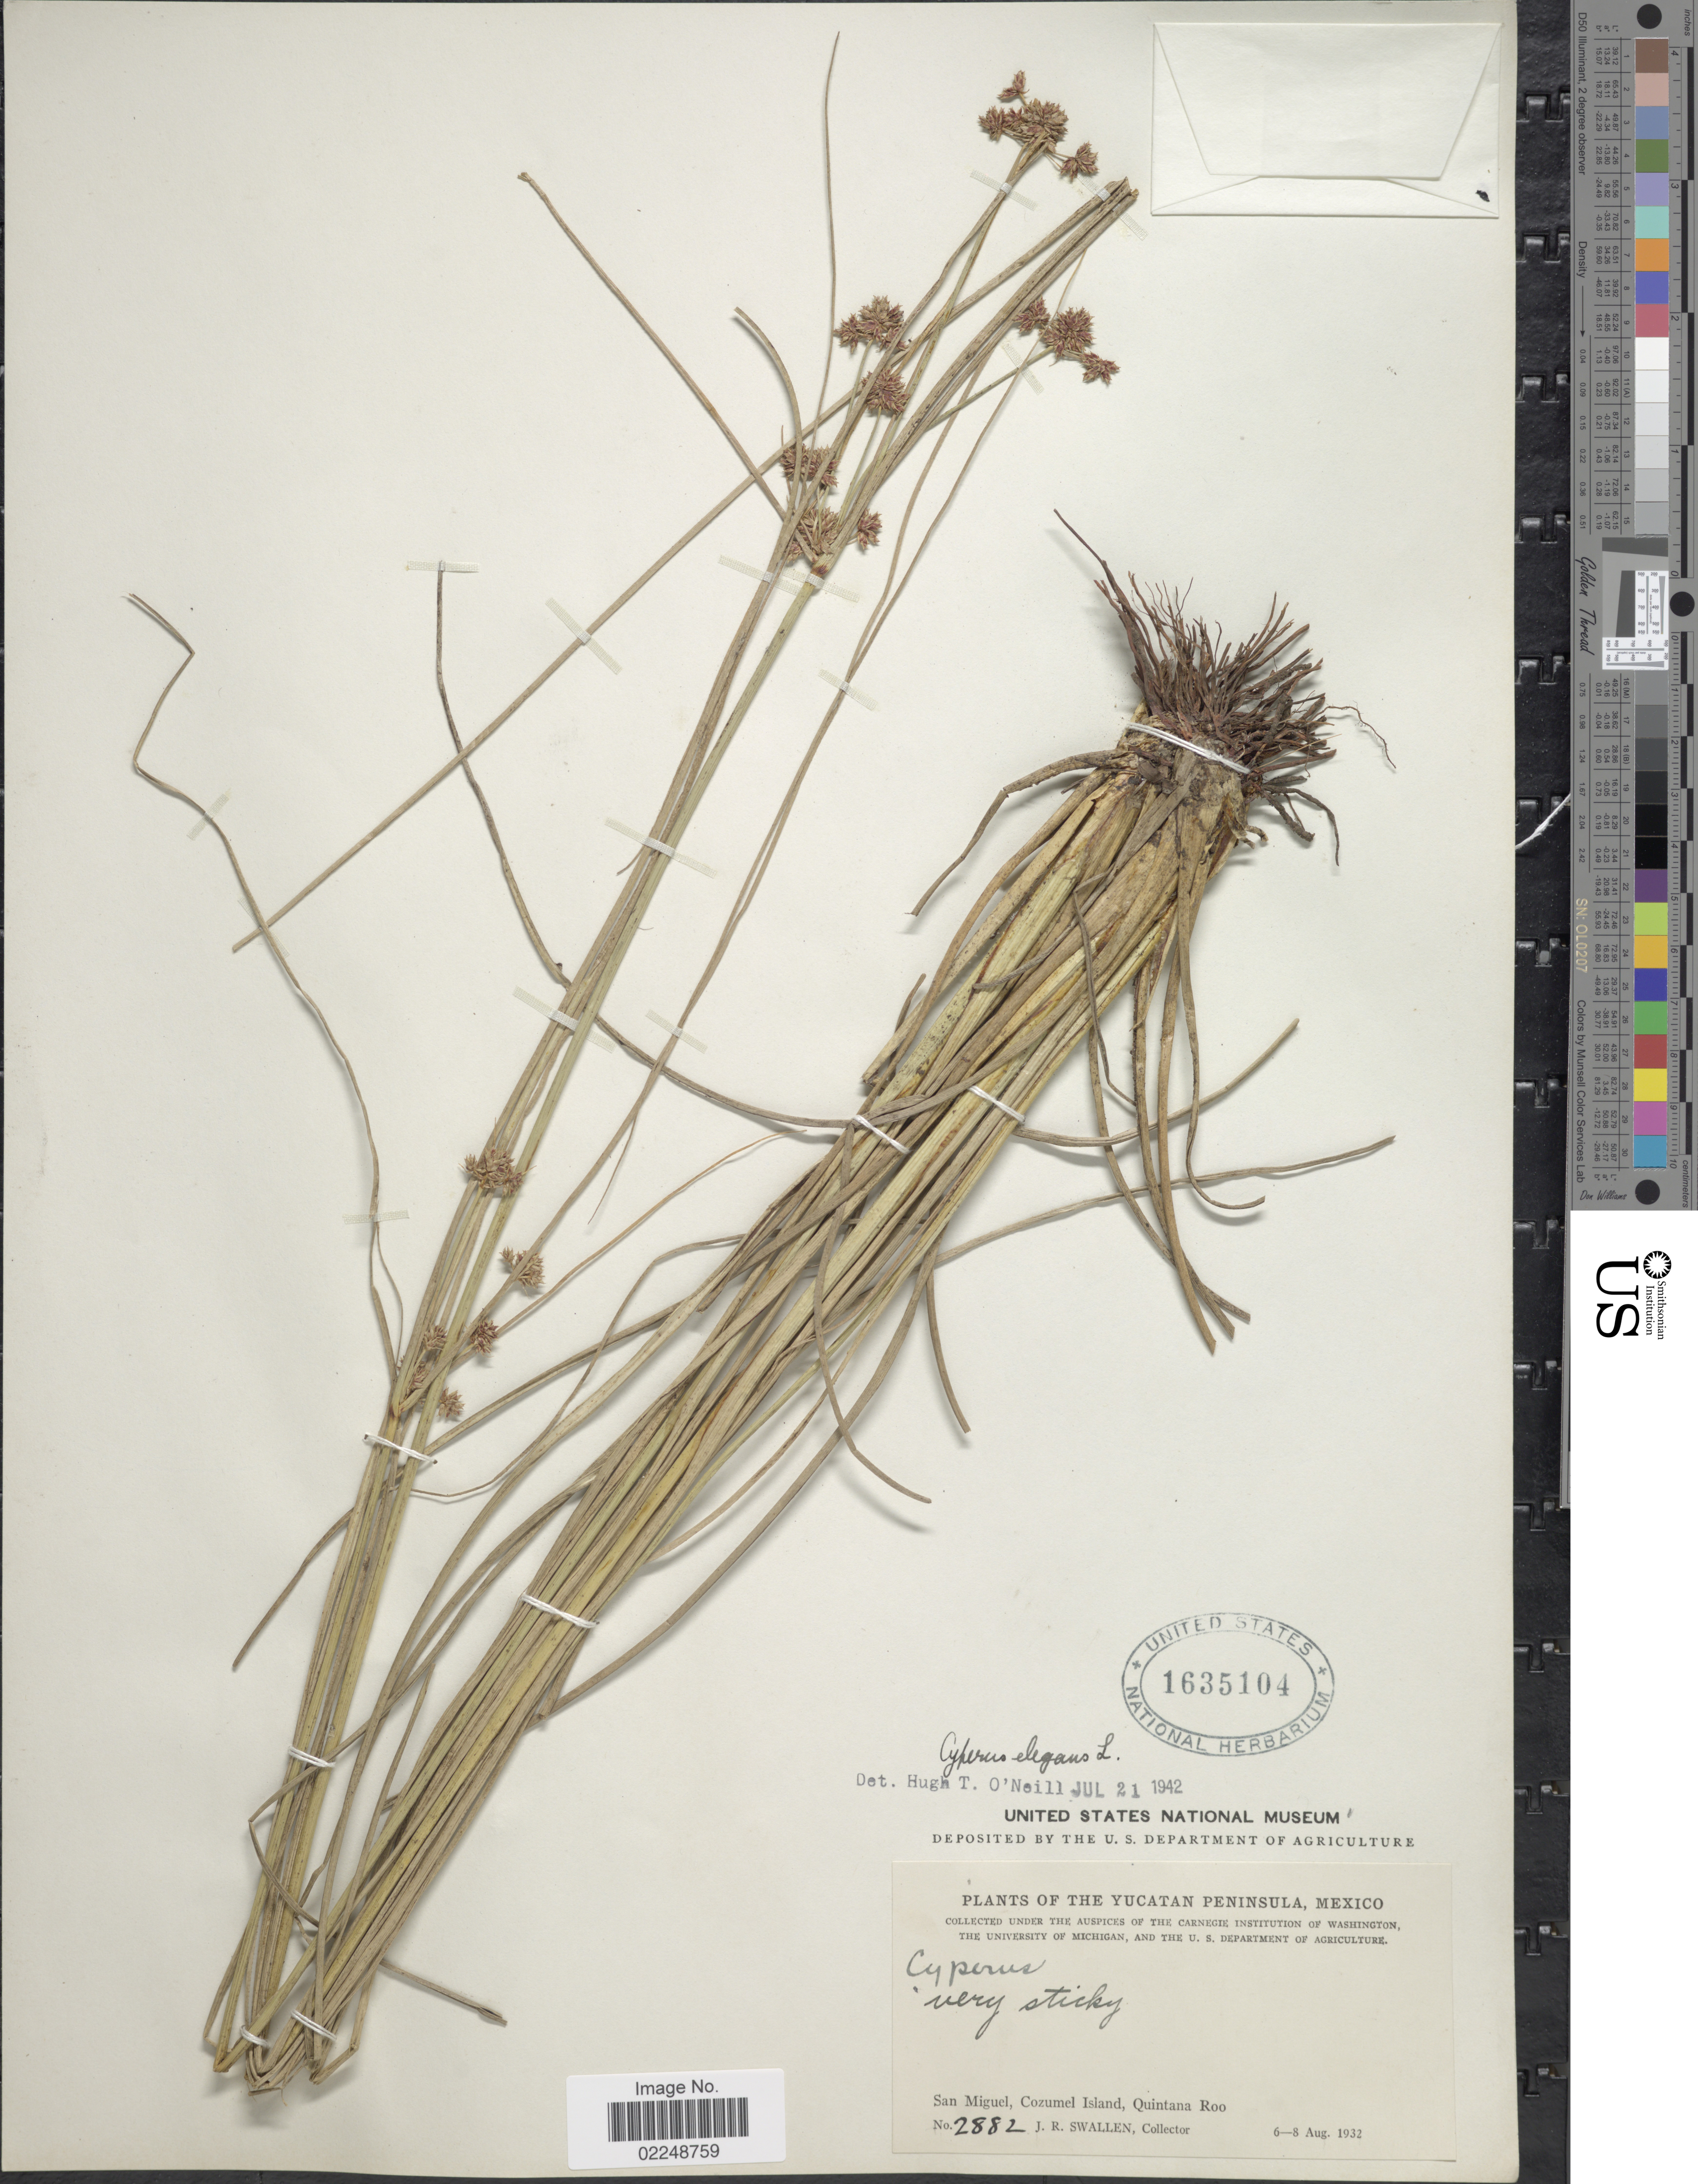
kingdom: Plantae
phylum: Tracheophyta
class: Liliopsida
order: Poales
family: Cyperaceae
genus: Cyperus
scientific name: Cyperus elegans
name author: L.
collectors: J. R. Swallen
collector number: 2882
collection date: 1932-08-06/1932-08-08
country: Mexico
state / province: Yucatán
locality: Yucatan Peninsula, San Miguel, Cozumel Island, Quintana Roo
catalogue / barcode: US 1635104